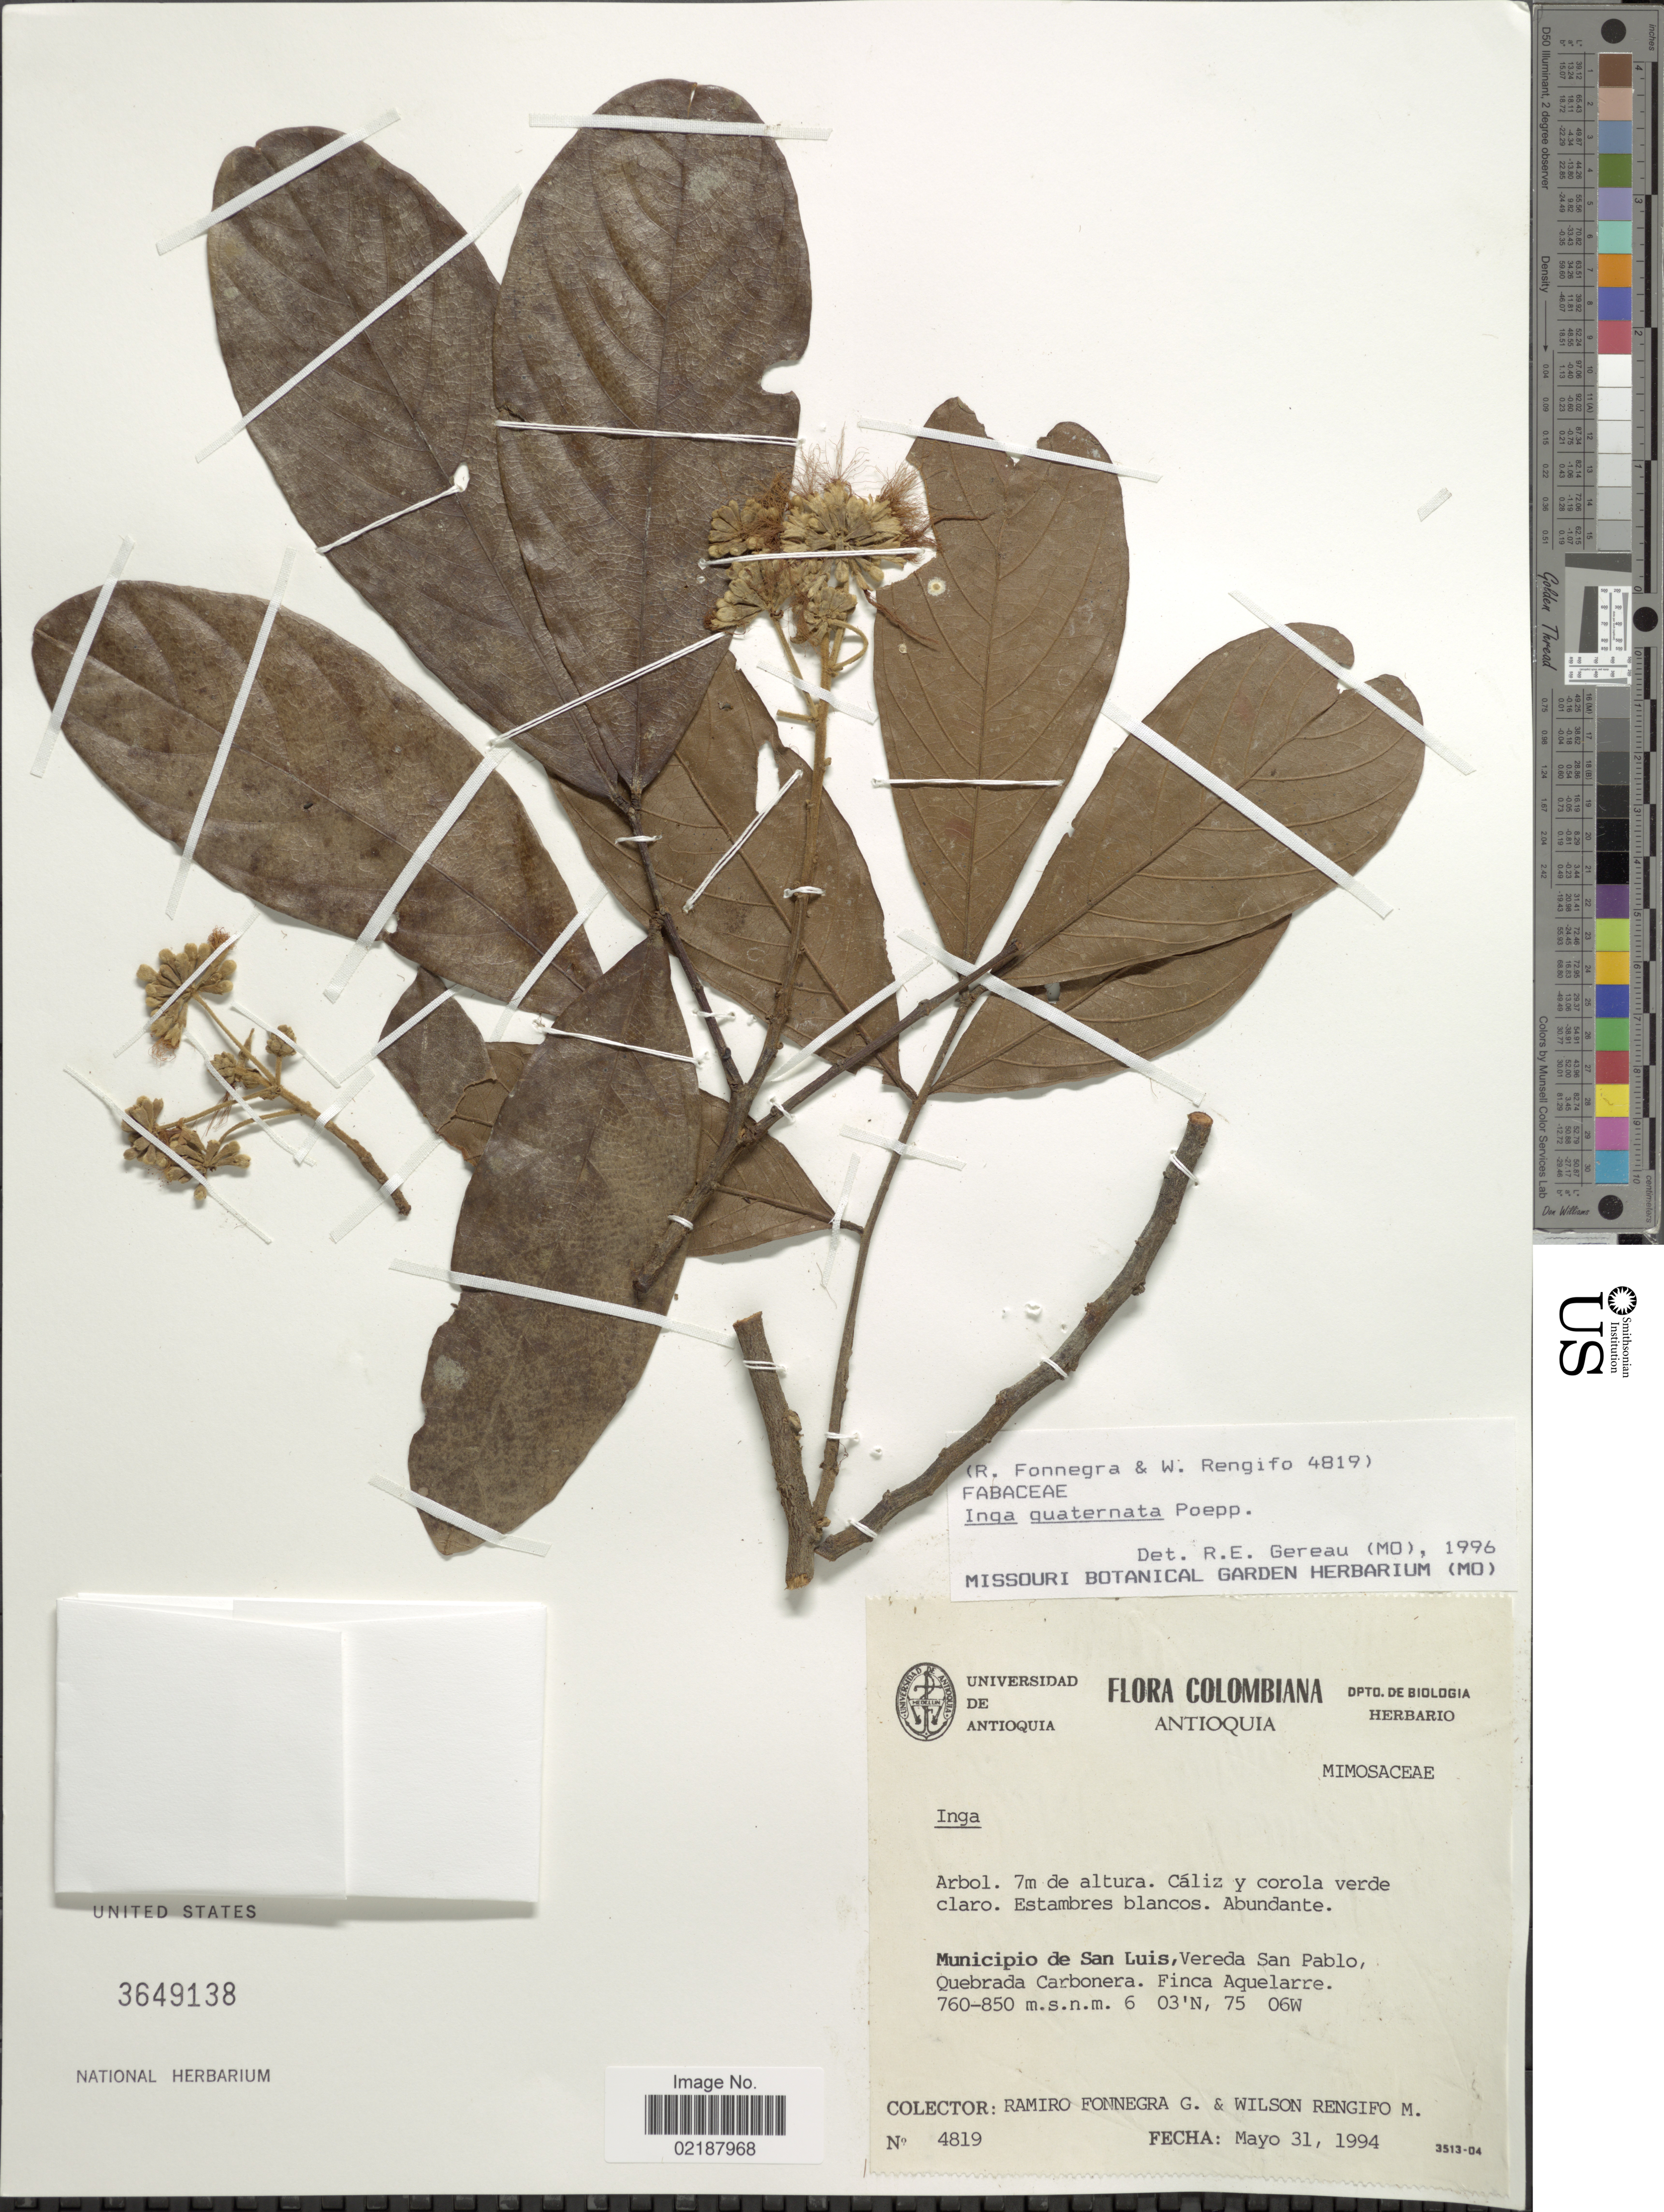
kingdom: Plantae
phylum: Tracheophyta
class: Magnoliopsida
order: Fabales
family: Fabaceae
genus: Inga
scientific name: Inga guaternata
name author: Poepp.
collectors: R. Fonnegra G. & W. Rengifo M.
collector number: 4819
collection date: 1994-05-31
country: Colombia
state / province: Antioquia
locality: Municipio de San Luis, Vereda San Pablo, Quebrada Carbonera, Finca Aquelarre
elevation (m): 760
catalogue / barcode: US 3649138